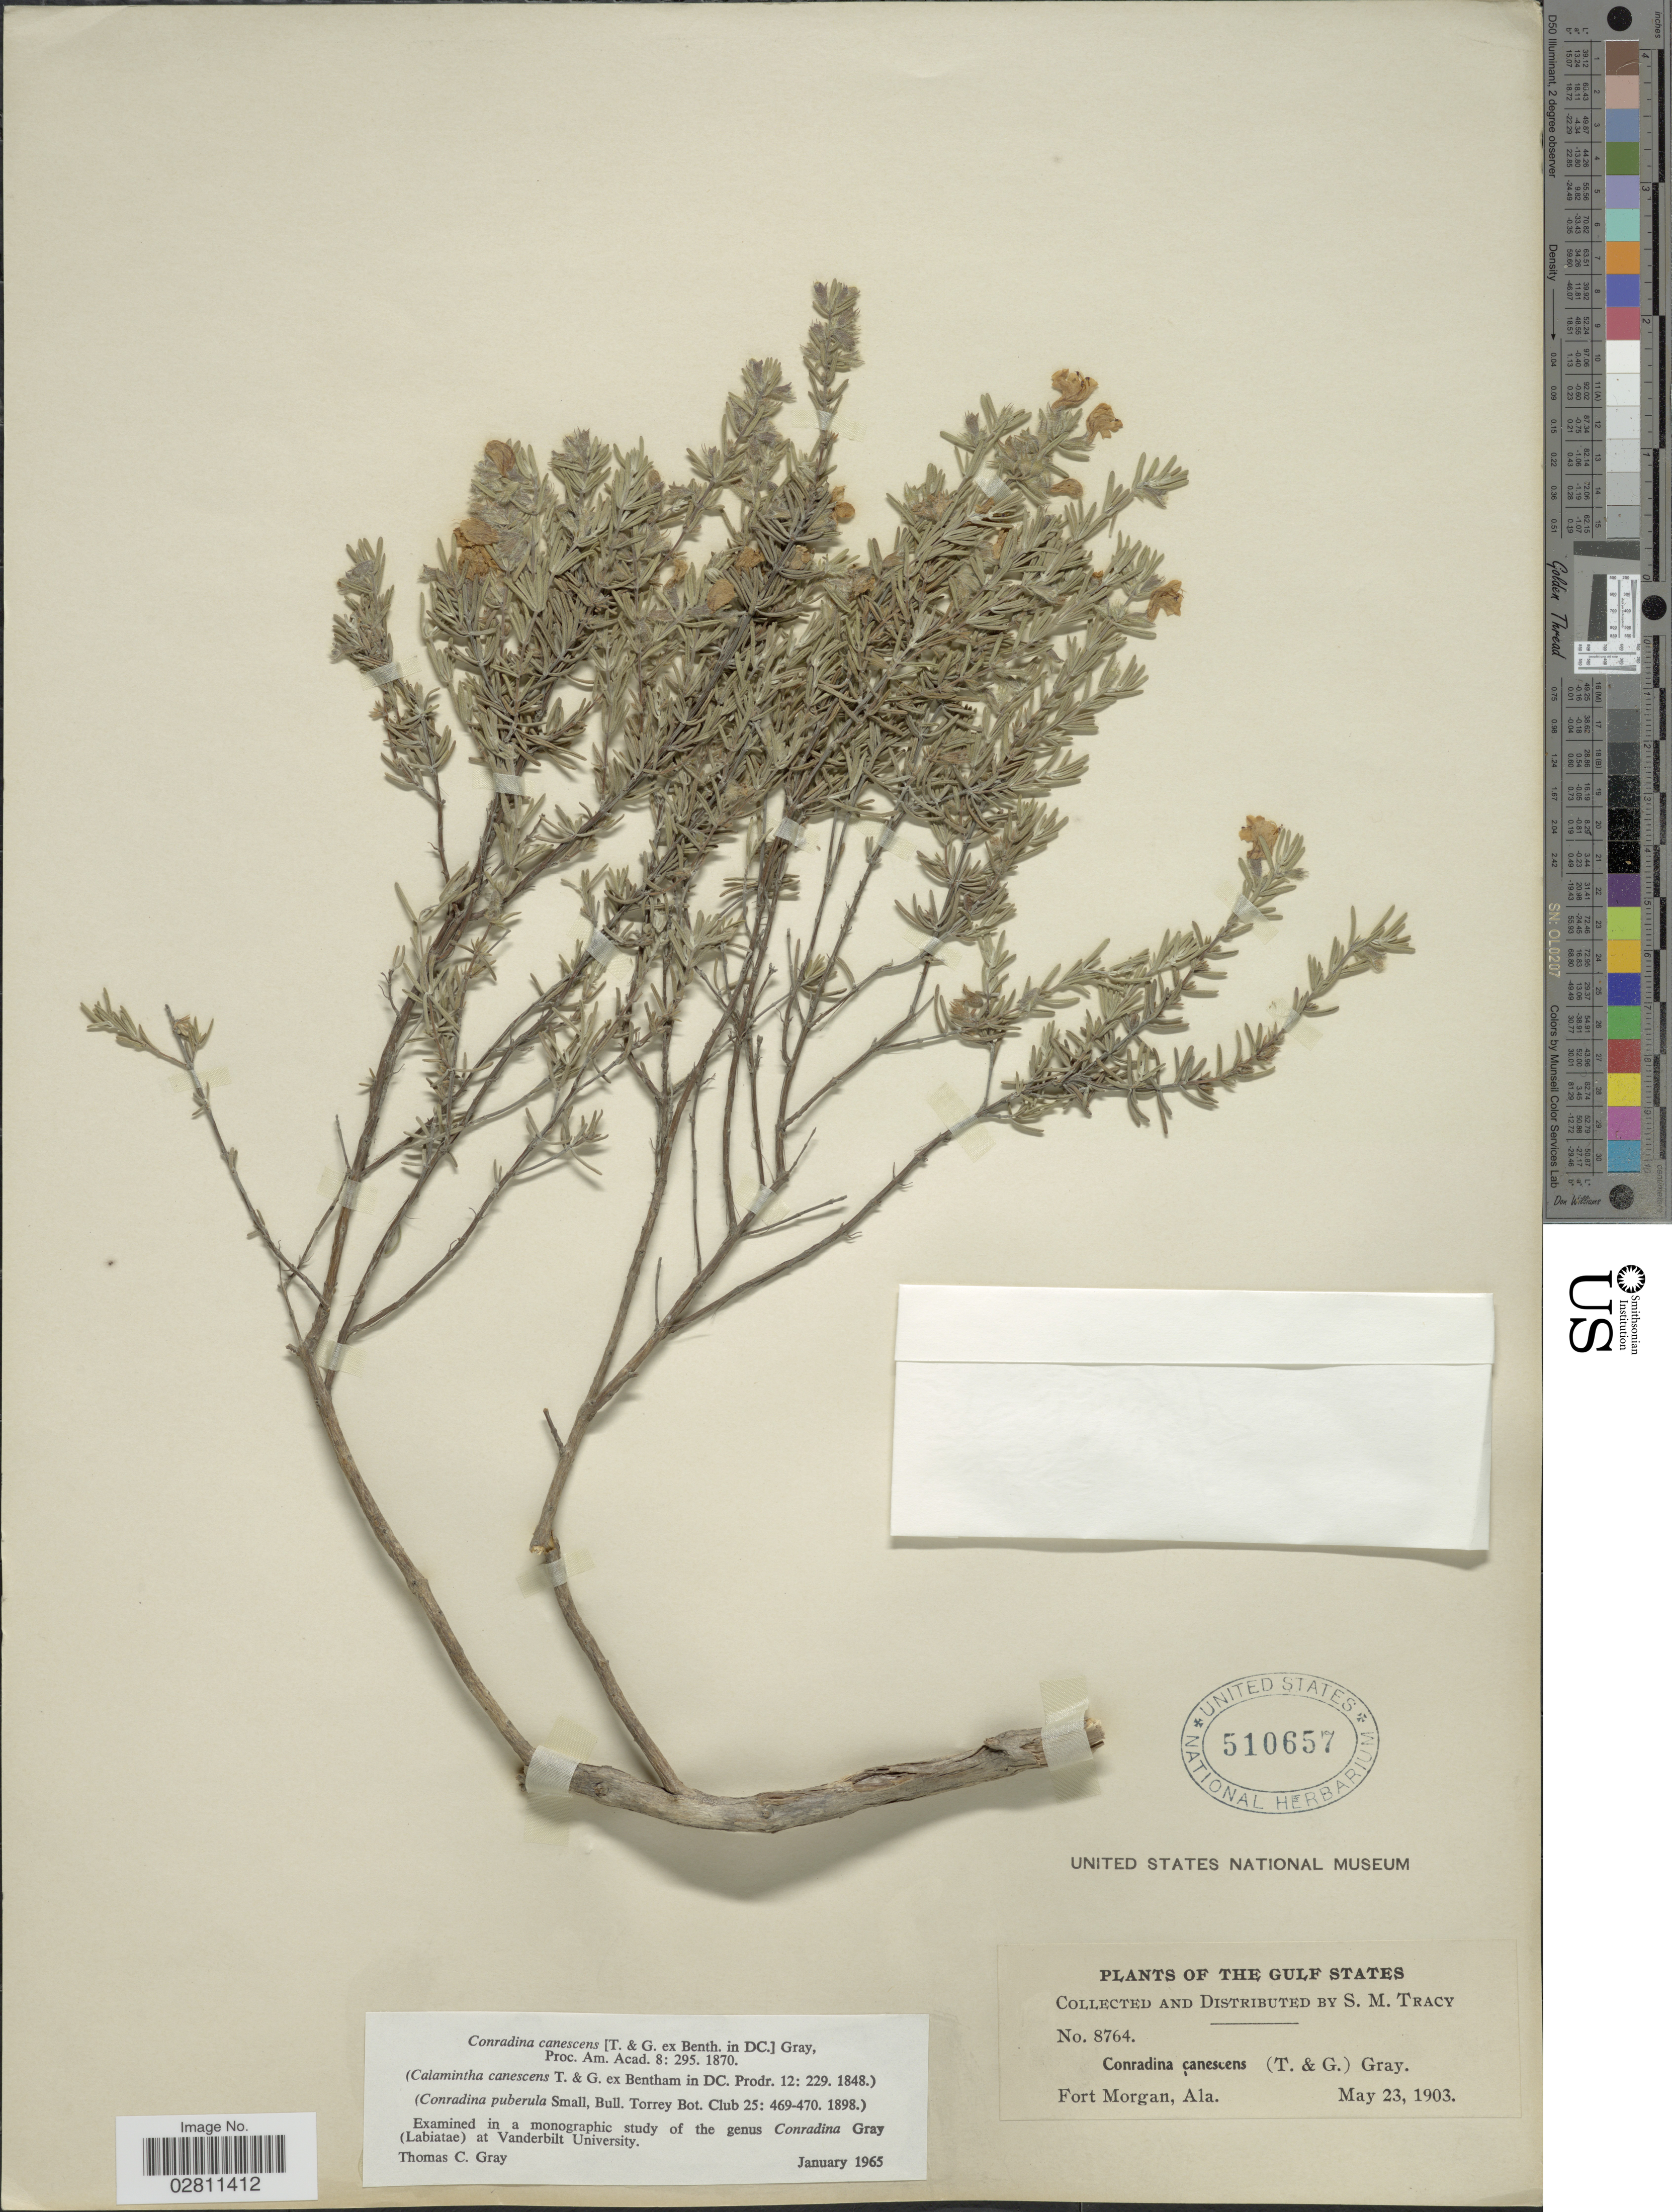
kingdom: Plantae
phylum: Tracheophyta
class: Magnoliopsida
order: Lamiales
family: Lamiaceae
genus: Conradina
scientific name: Conradina canescens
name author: A. Gray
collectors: S. M. Tracy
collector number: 8764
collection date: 1903-05-23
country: United States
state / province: Alabama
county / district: Baldwin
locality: Gulf States, Fort Morgan (Gasque, Alabama)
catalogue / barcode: US 510657